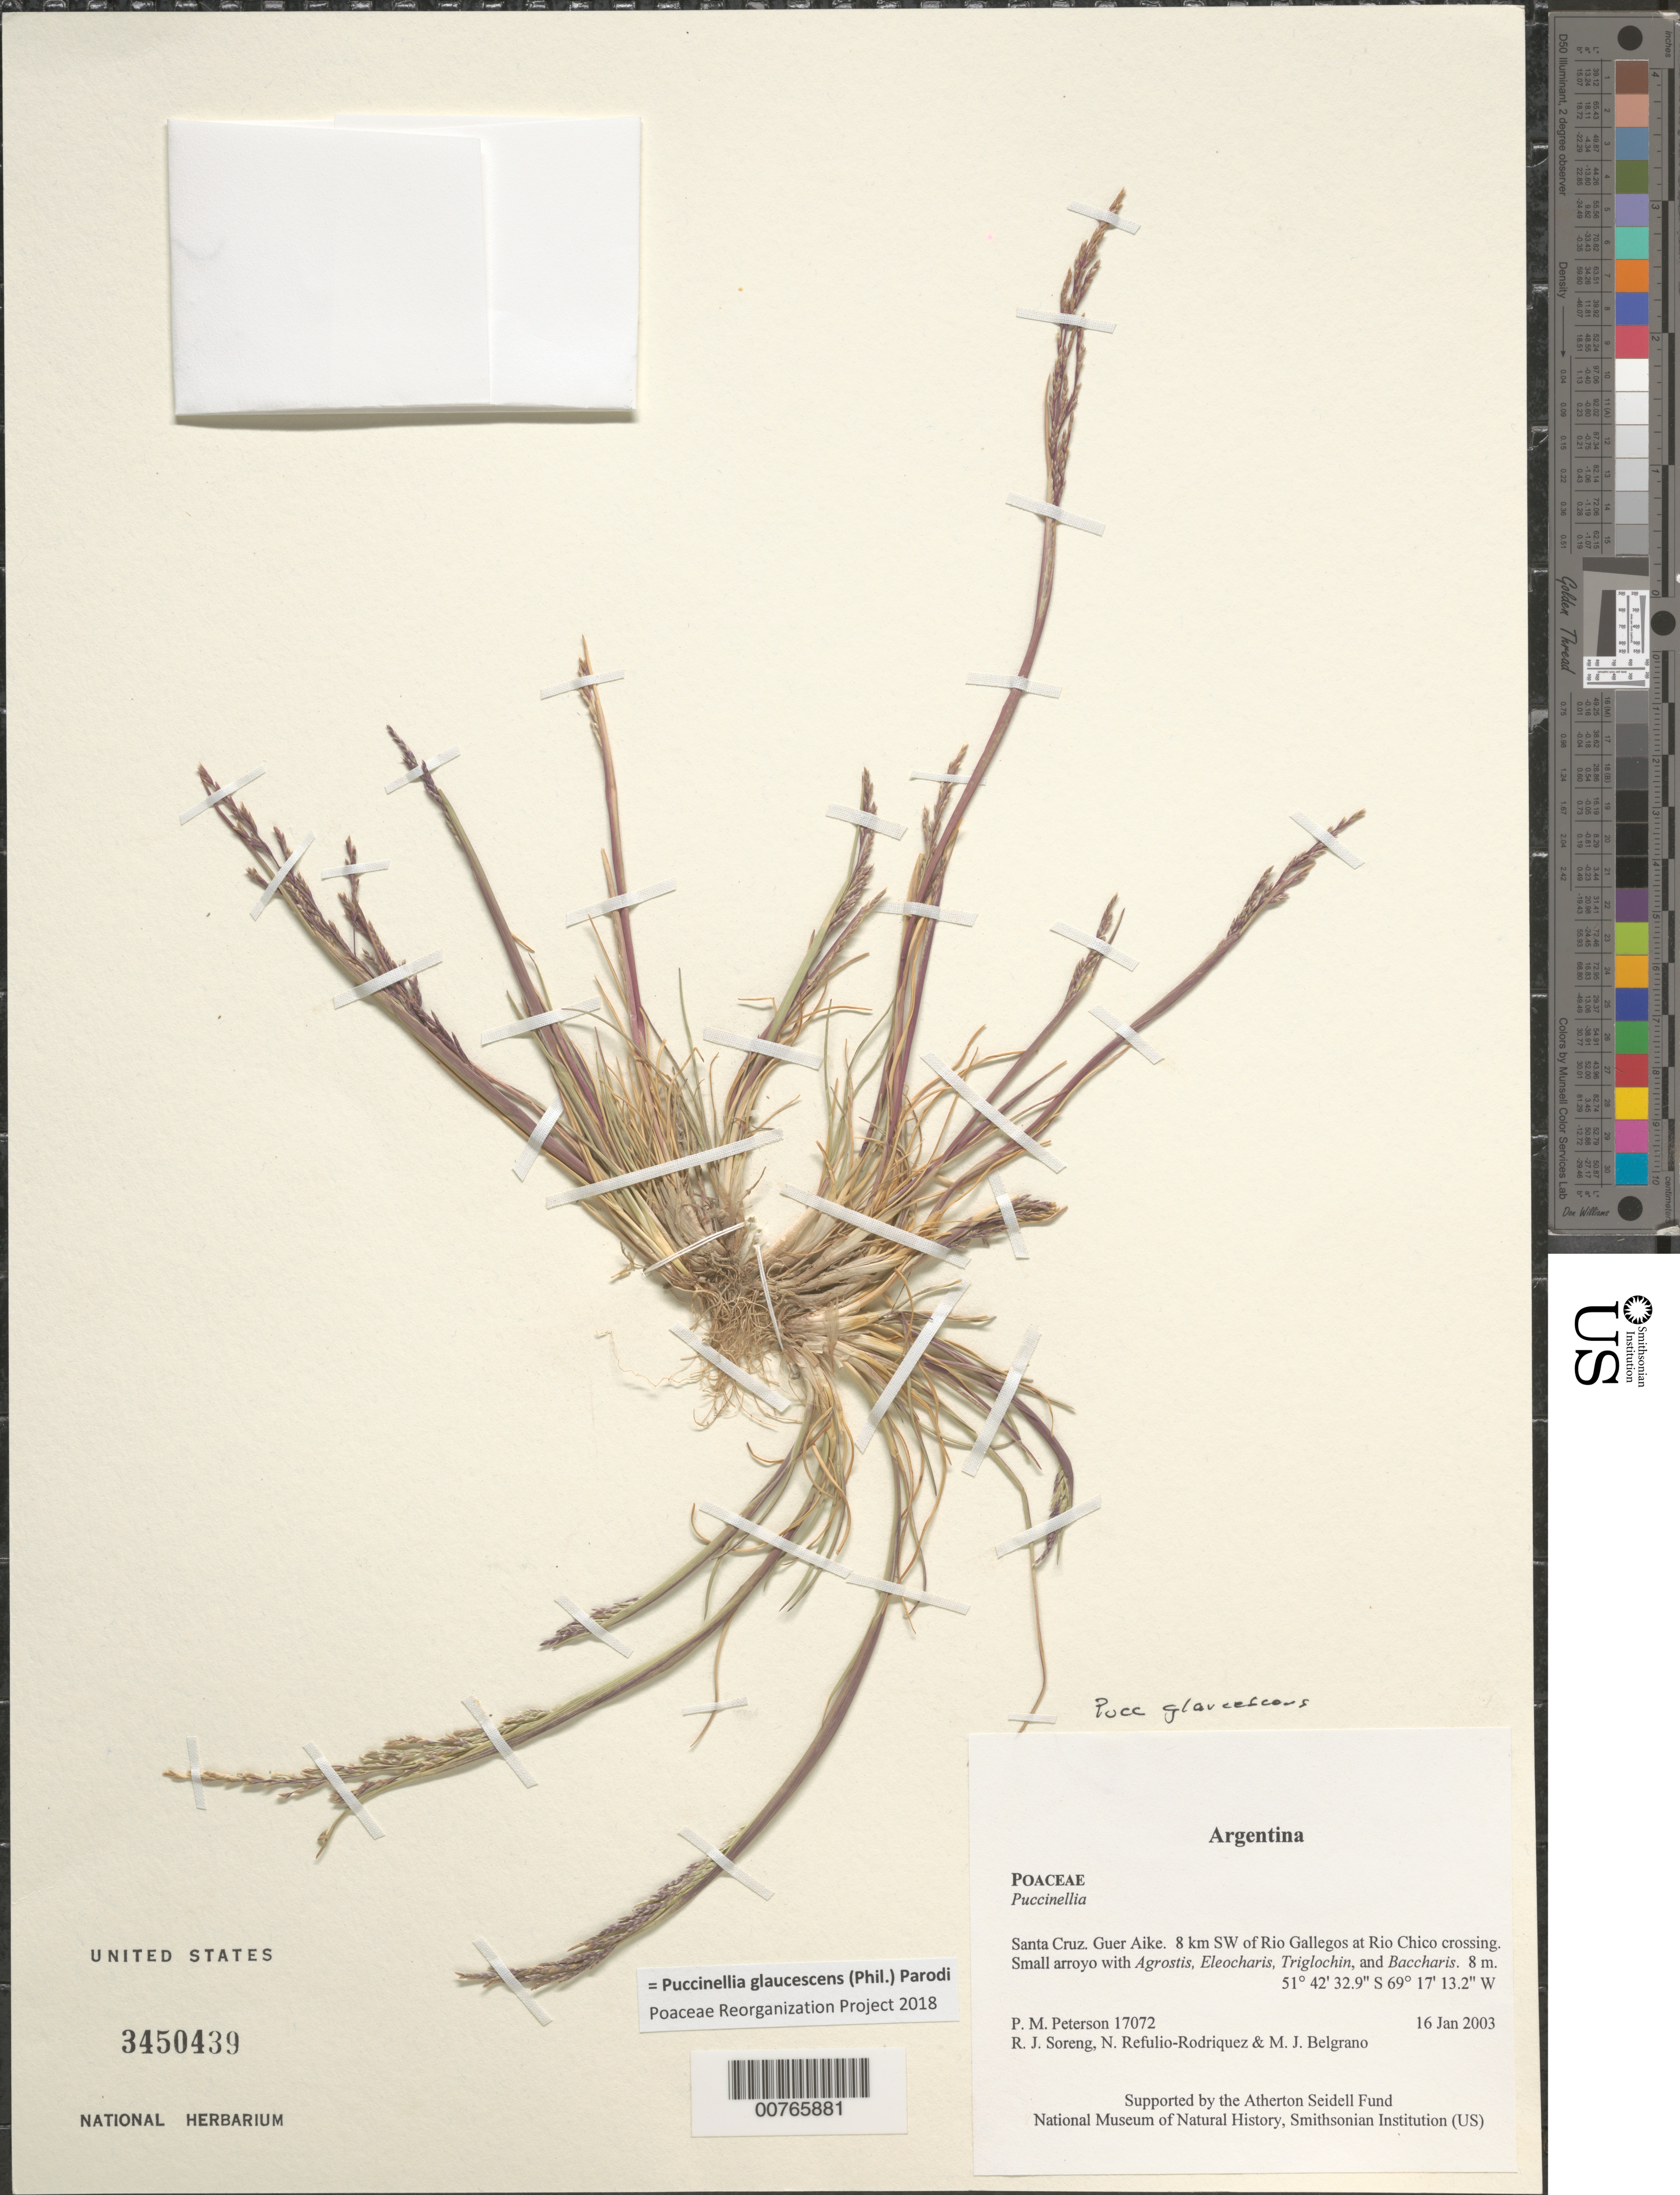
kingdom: Plantae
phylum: Tracheophyta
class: Liliopsida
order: Poales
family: Poaceae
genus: Puccinellia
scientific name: Puccinellia glaucescens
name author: (Phil.) Parodi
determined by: Poaceae Reorganization Project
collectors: P. M. Peterson, R. J. Soreng, N. Refulio-Rodríguez & M. Belgrano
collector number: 17072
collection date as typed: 16 Jan 2003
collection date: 2003-01-16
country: Argentina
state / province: Santa Cruz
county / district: Guer Aike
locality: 8 km SW of Rio Gallegos at Rio Chico crossing. Small arroyo with Agrostis, Eleocharis, Triglochin, and Baccharis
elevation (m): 8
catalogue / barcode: US 3450439